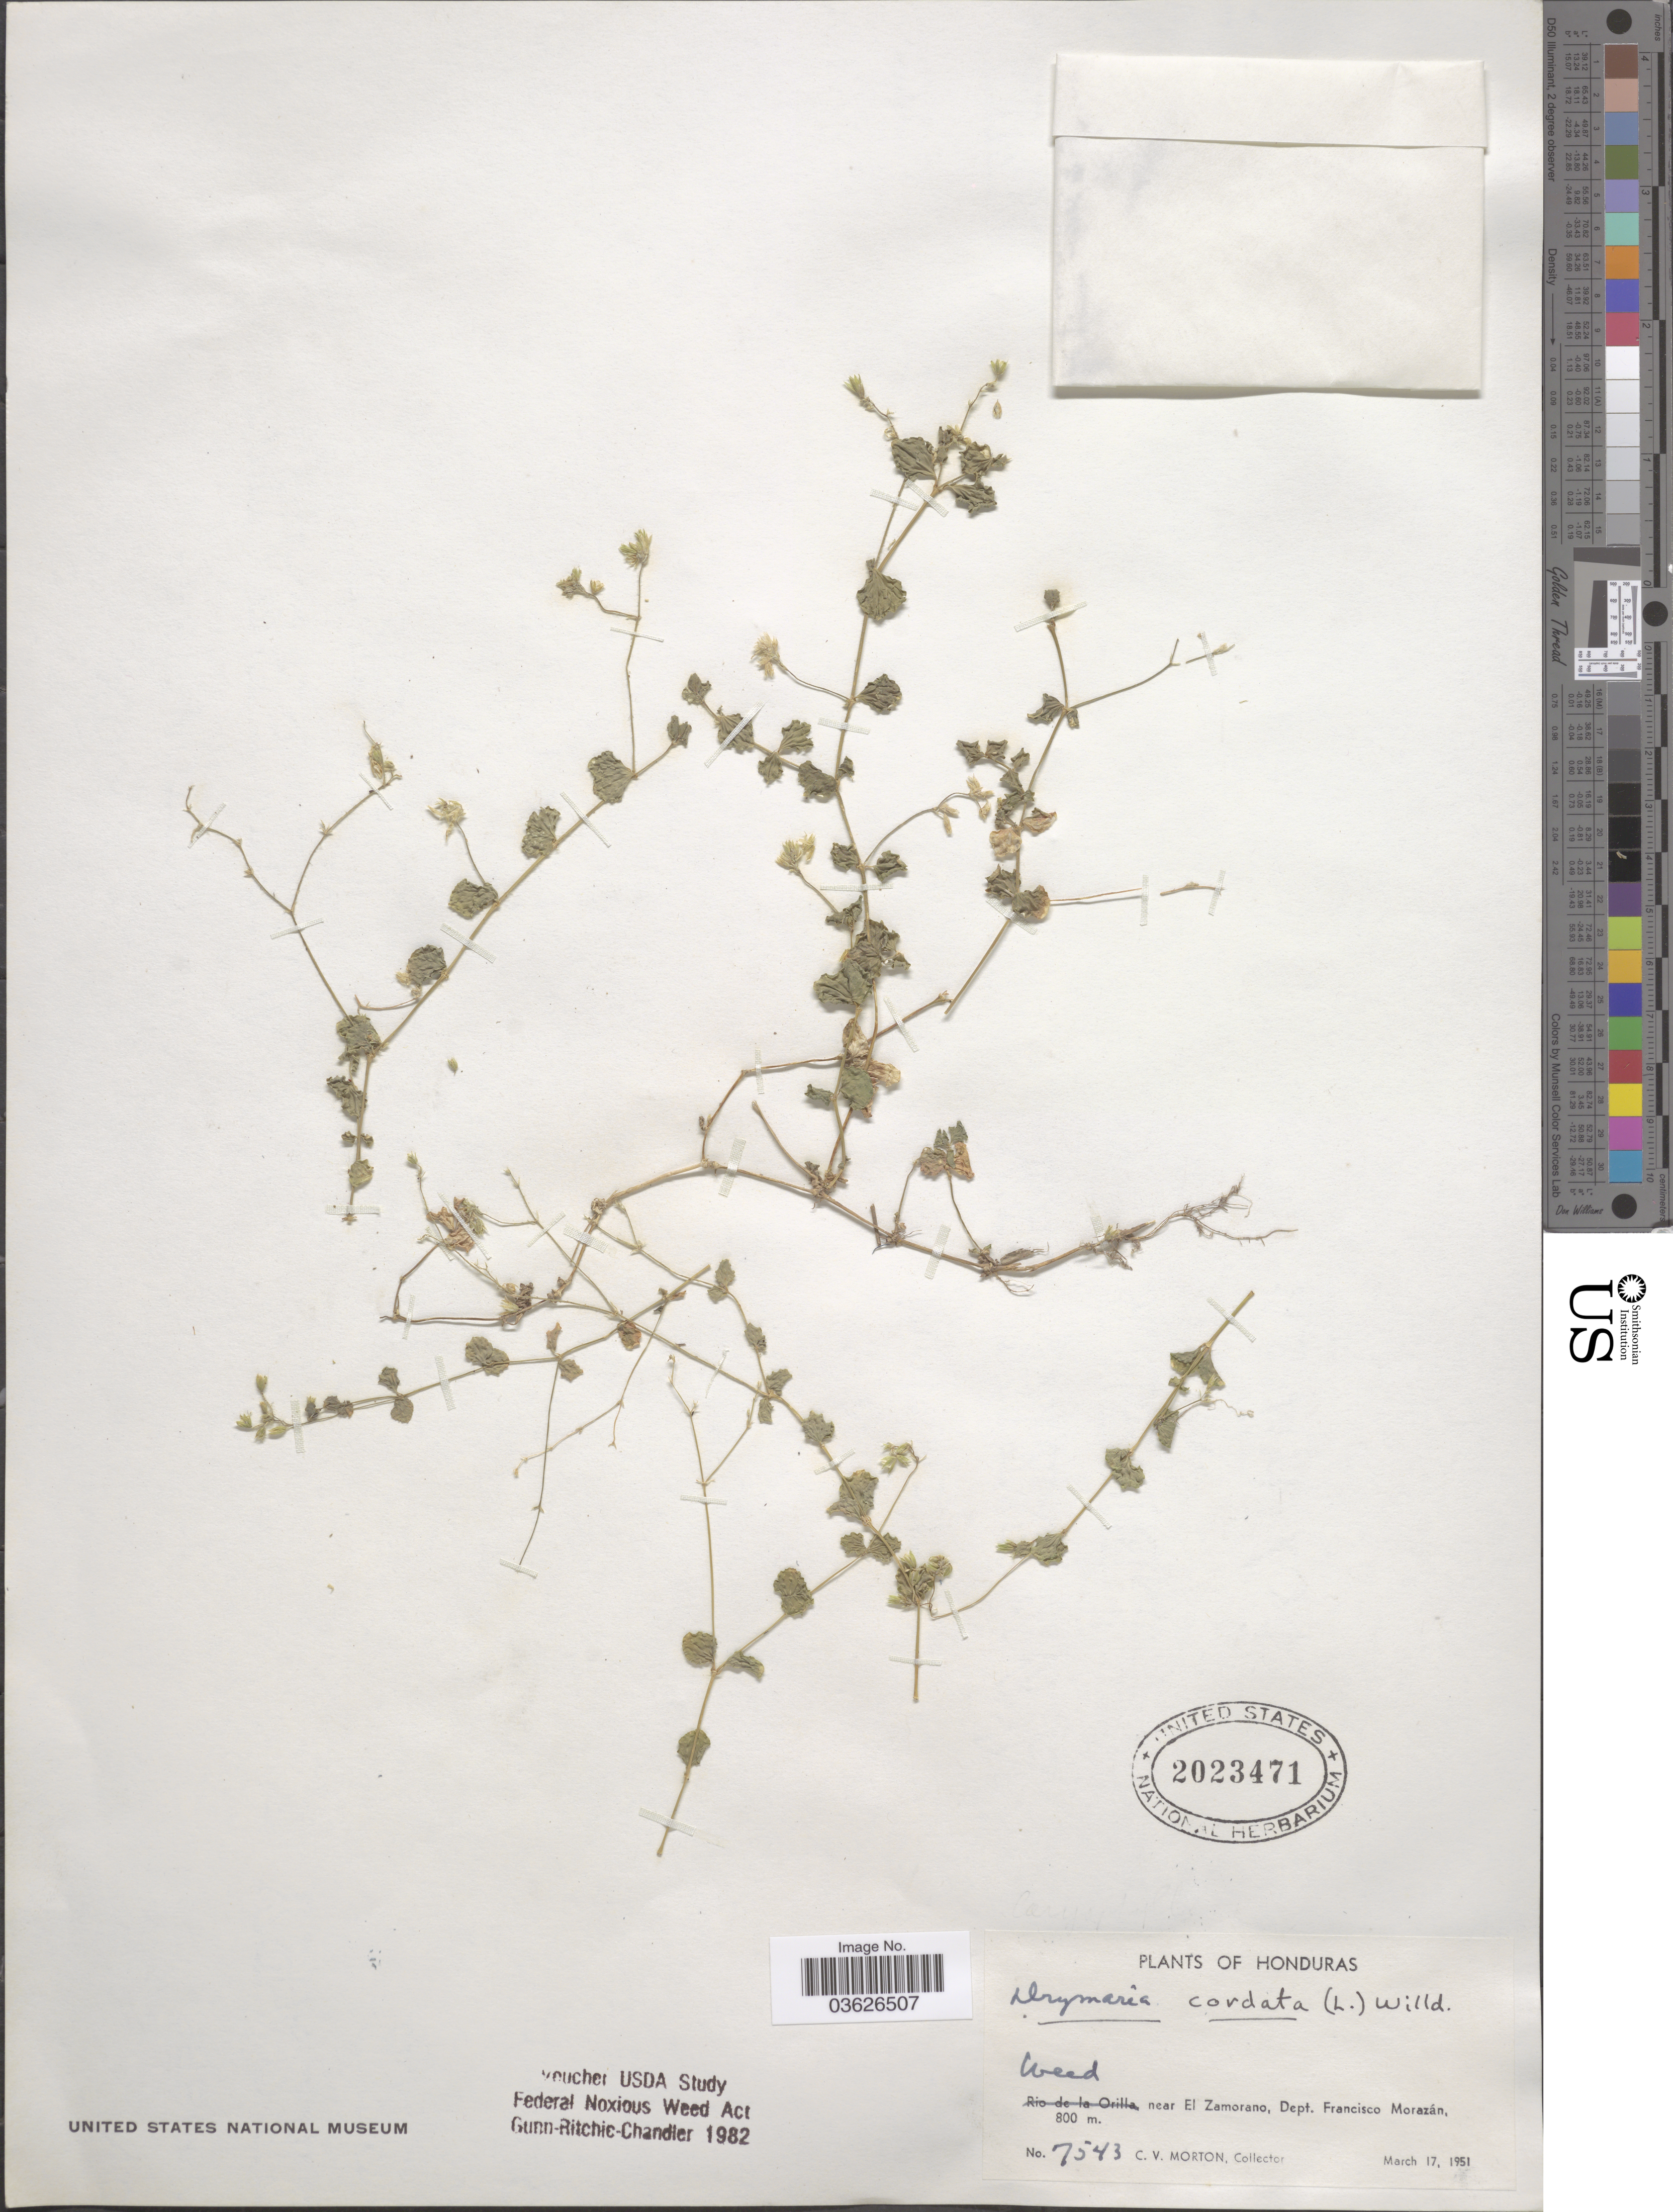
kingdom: Plantae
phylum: Tracheophyta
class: Magnoliopsida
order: Caryophyllales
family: Caryophyllaceae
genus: Drymaria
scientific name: Drymaria cordata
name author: (L.) Willd. ex Schult.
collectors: C. V. Morton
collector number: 7543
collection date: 1951-03-17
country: Honduras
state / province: Fco. Morazán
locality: Near El Zamorano, Dept. Franciso Morazán.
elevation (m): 800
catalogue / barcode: US 2023471